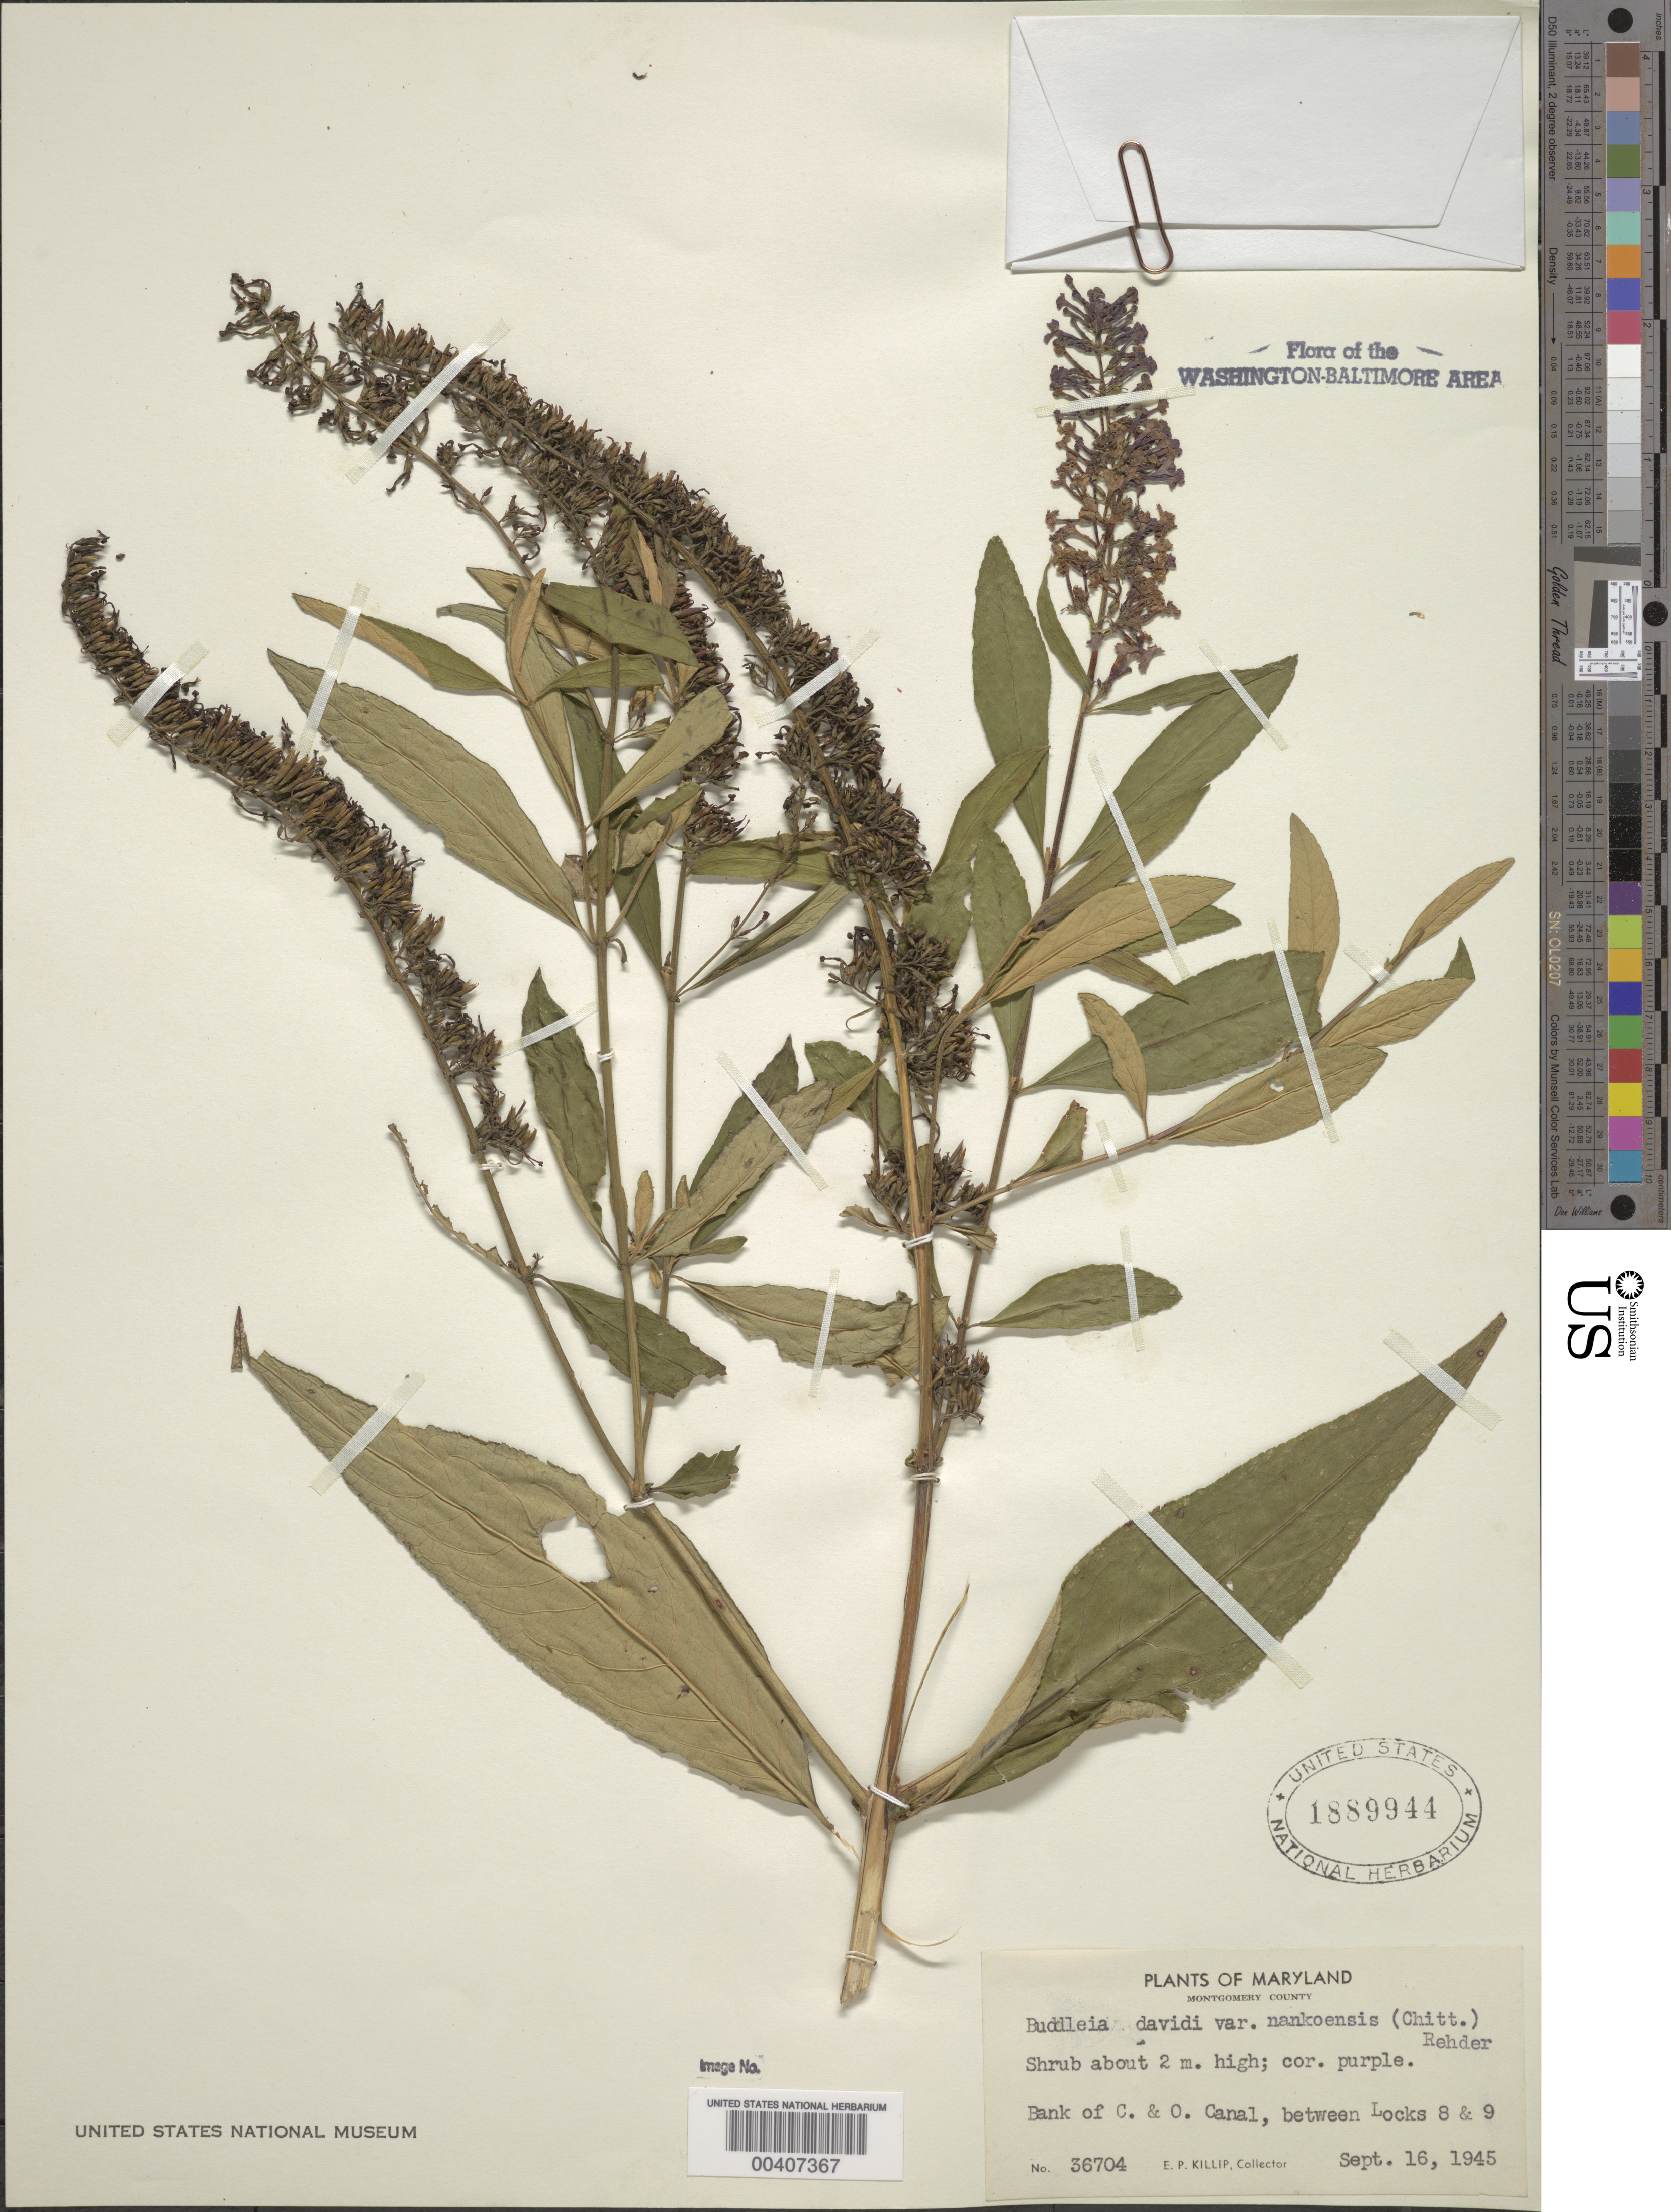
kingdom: Plantae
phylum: Tracheophyta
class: Magnoliopsida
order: Lamiales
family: Scrophulariaceae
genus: Buddleja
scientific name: Buddleja davidii var. nanhoensis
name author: (Chitt.) Rehder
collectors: E. P. Killip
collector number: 36704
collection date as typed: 16 Sep 1945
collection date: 1945-09-16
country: United States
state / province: Maryland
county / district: Montgomery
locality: Bank of C and O Canal, between Locks 8 and 9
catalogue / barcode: US 1889944